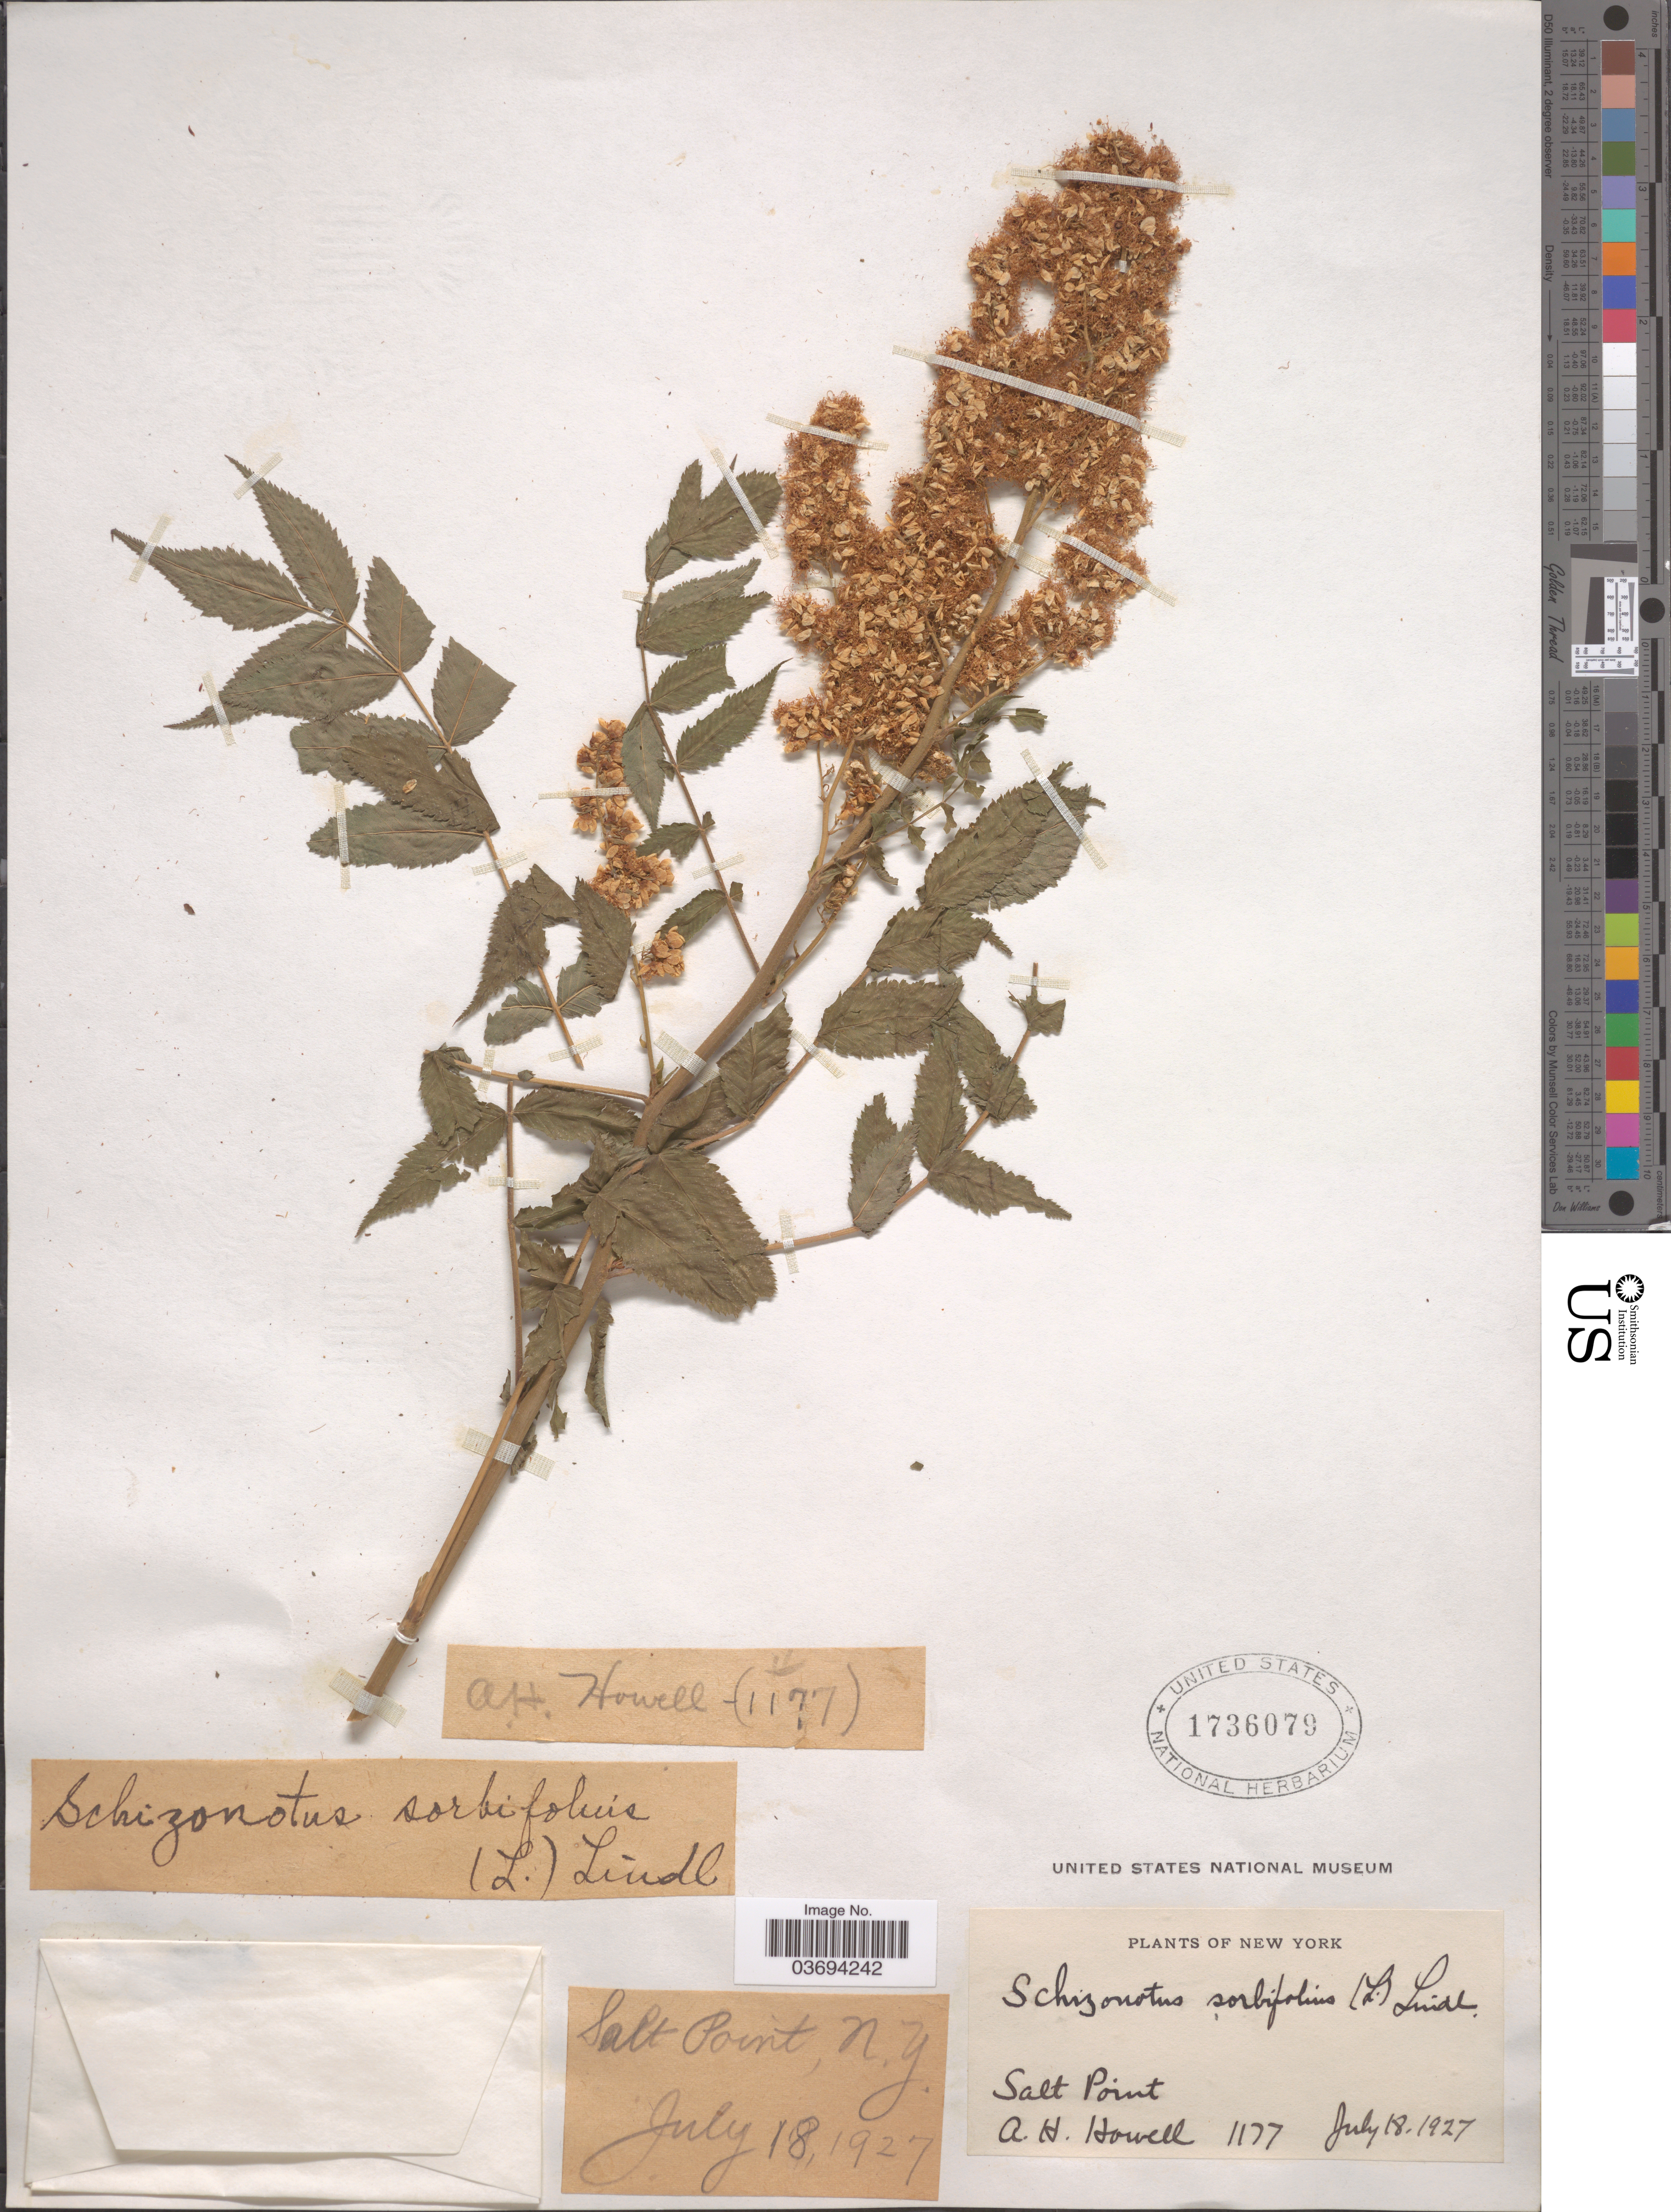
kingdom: Plantae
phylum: Tracheophyta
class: Magnoliopsida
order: Rosales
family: Rosaceae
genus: Sorbaria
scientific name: Sorbaria sorbifolia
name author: (L.) A. Braun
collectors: A. Howell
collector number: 1177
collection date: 1927-07-18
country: United States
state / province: New York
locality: Salt Point.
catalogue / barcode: US 1736079